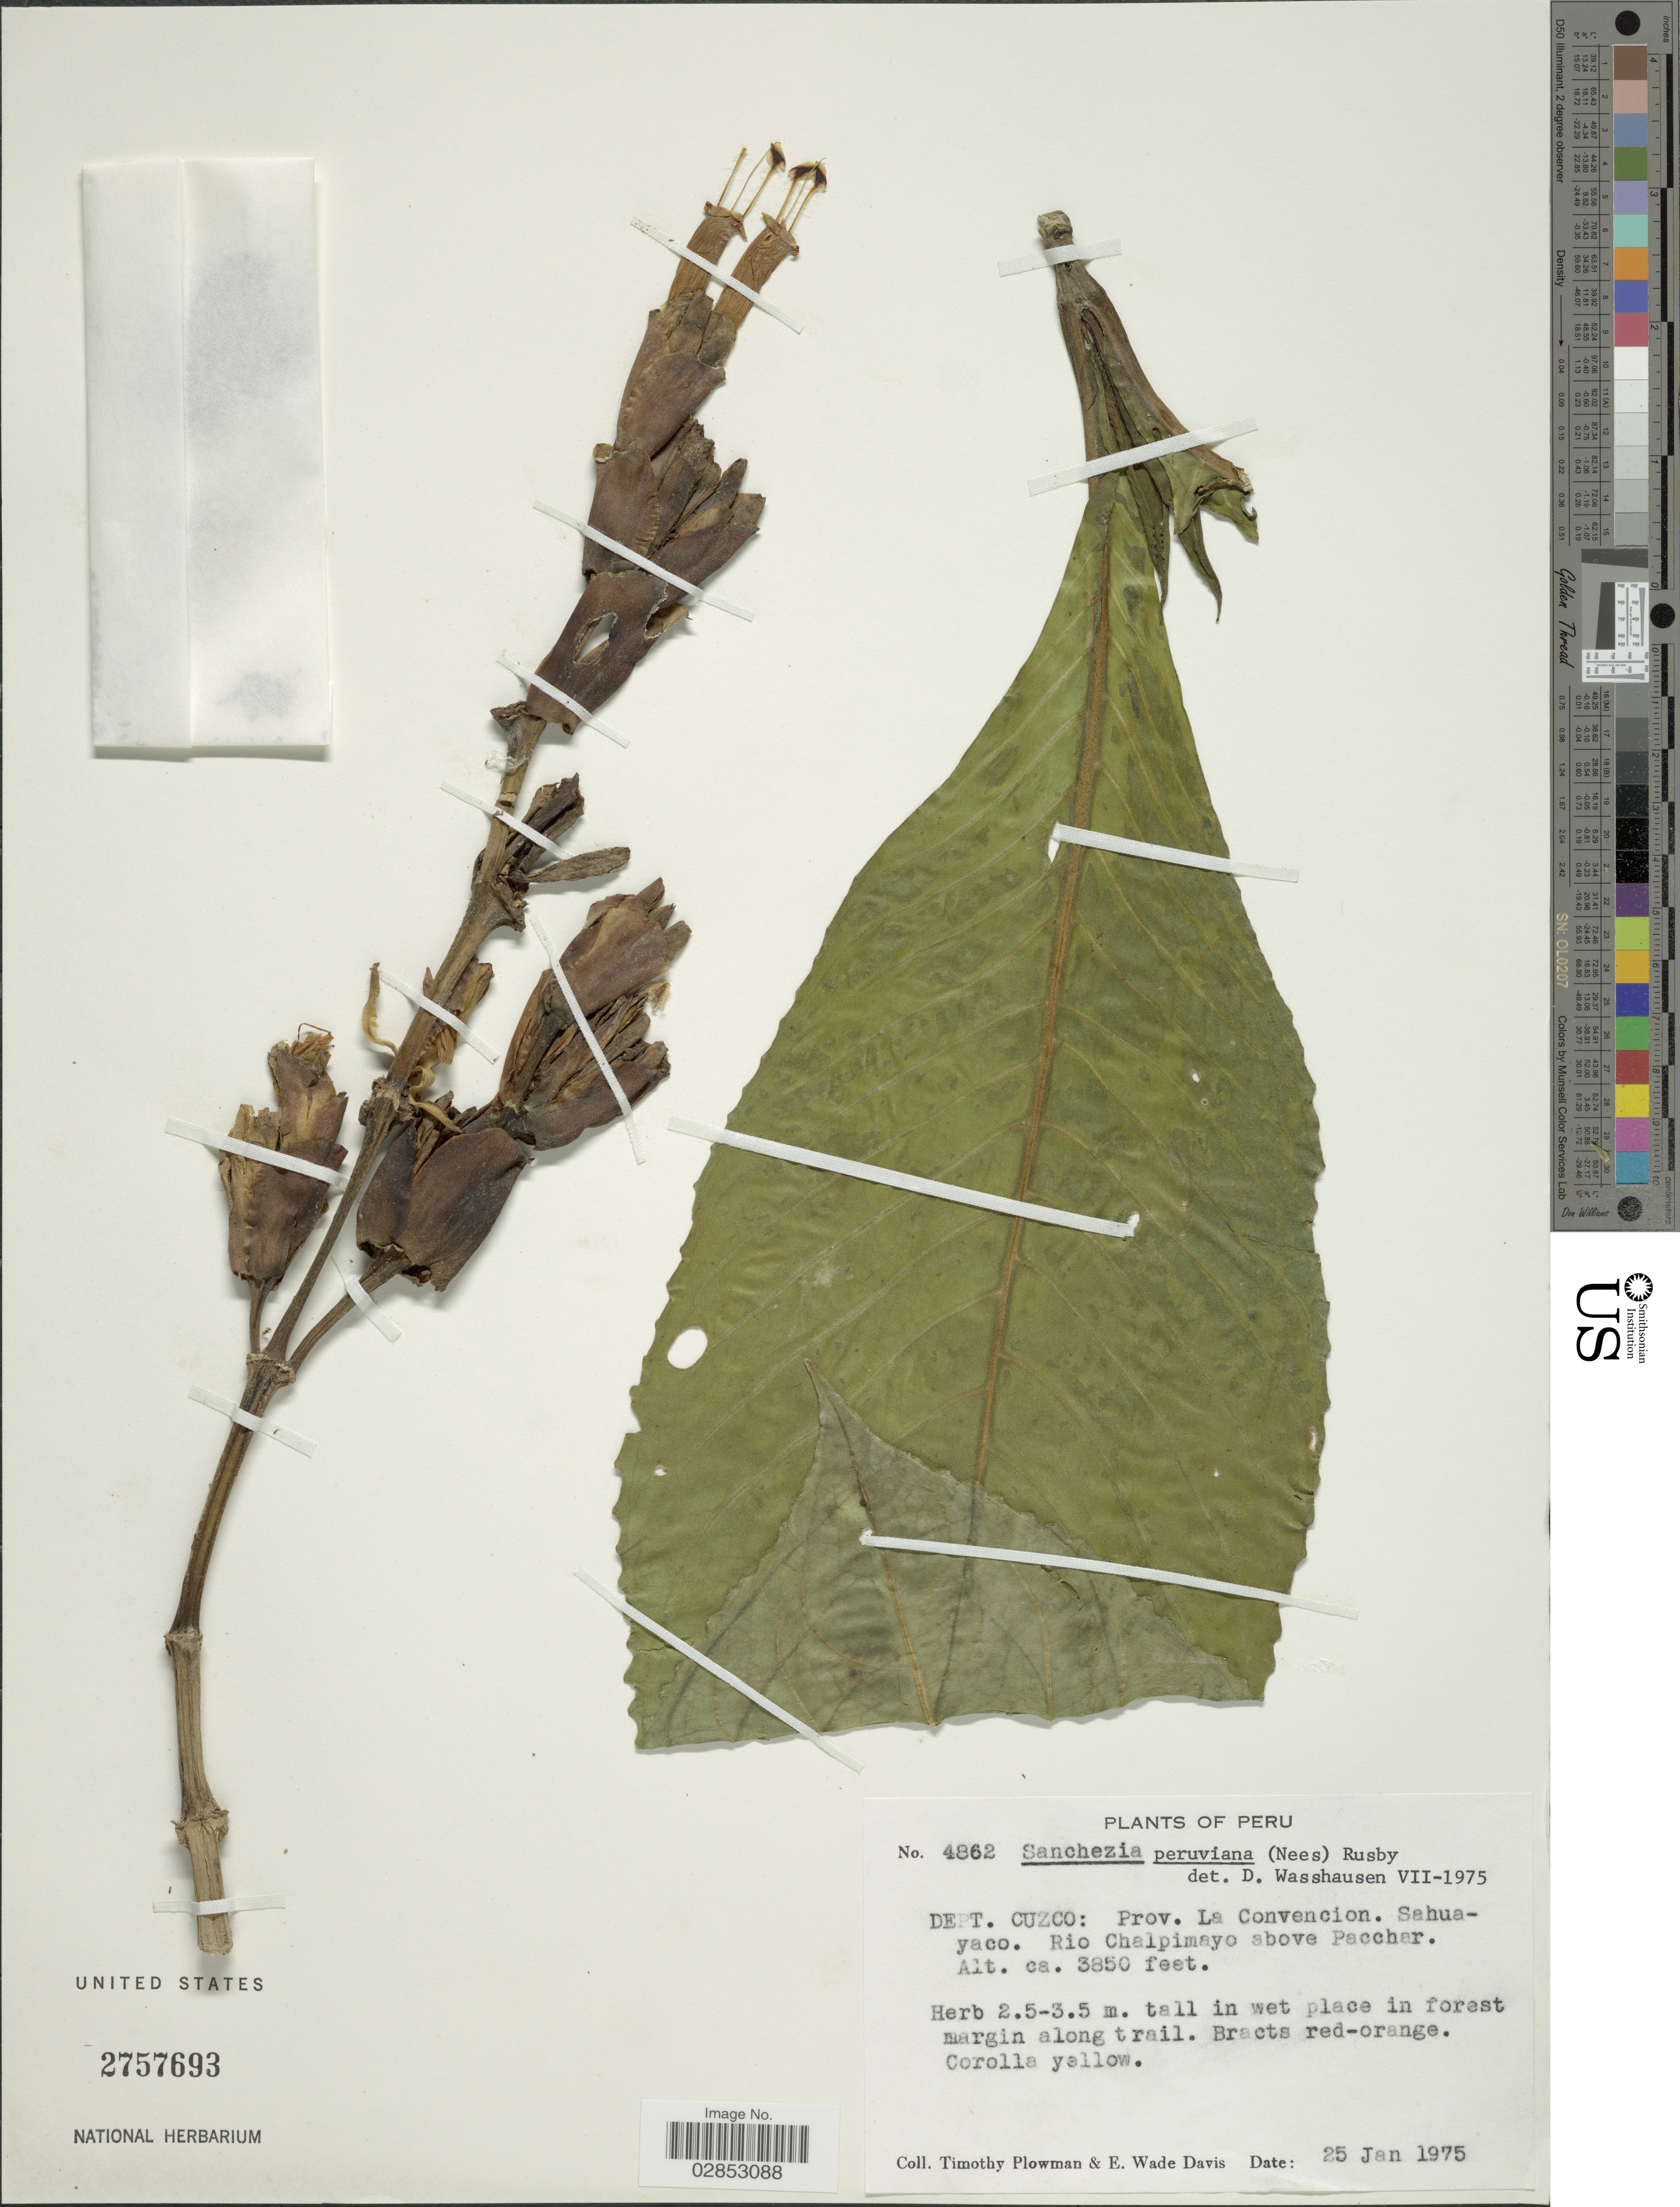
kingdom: Plantae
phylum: Tracheophyta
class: Magnoliopsida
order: Lamiales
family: Acanthaceae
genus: Sanchezia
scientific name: Sanchezia oblonga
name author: Ruiz & Pav.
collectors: T. Plowman & E. W. Davis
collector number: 4862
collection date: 1975-01-25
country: Peru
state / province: Cusco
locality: Prov. La Convencion. Sahuayaco. Rio Chalpimayo above Pacchar.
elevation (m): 1173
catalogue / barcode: US 2757693